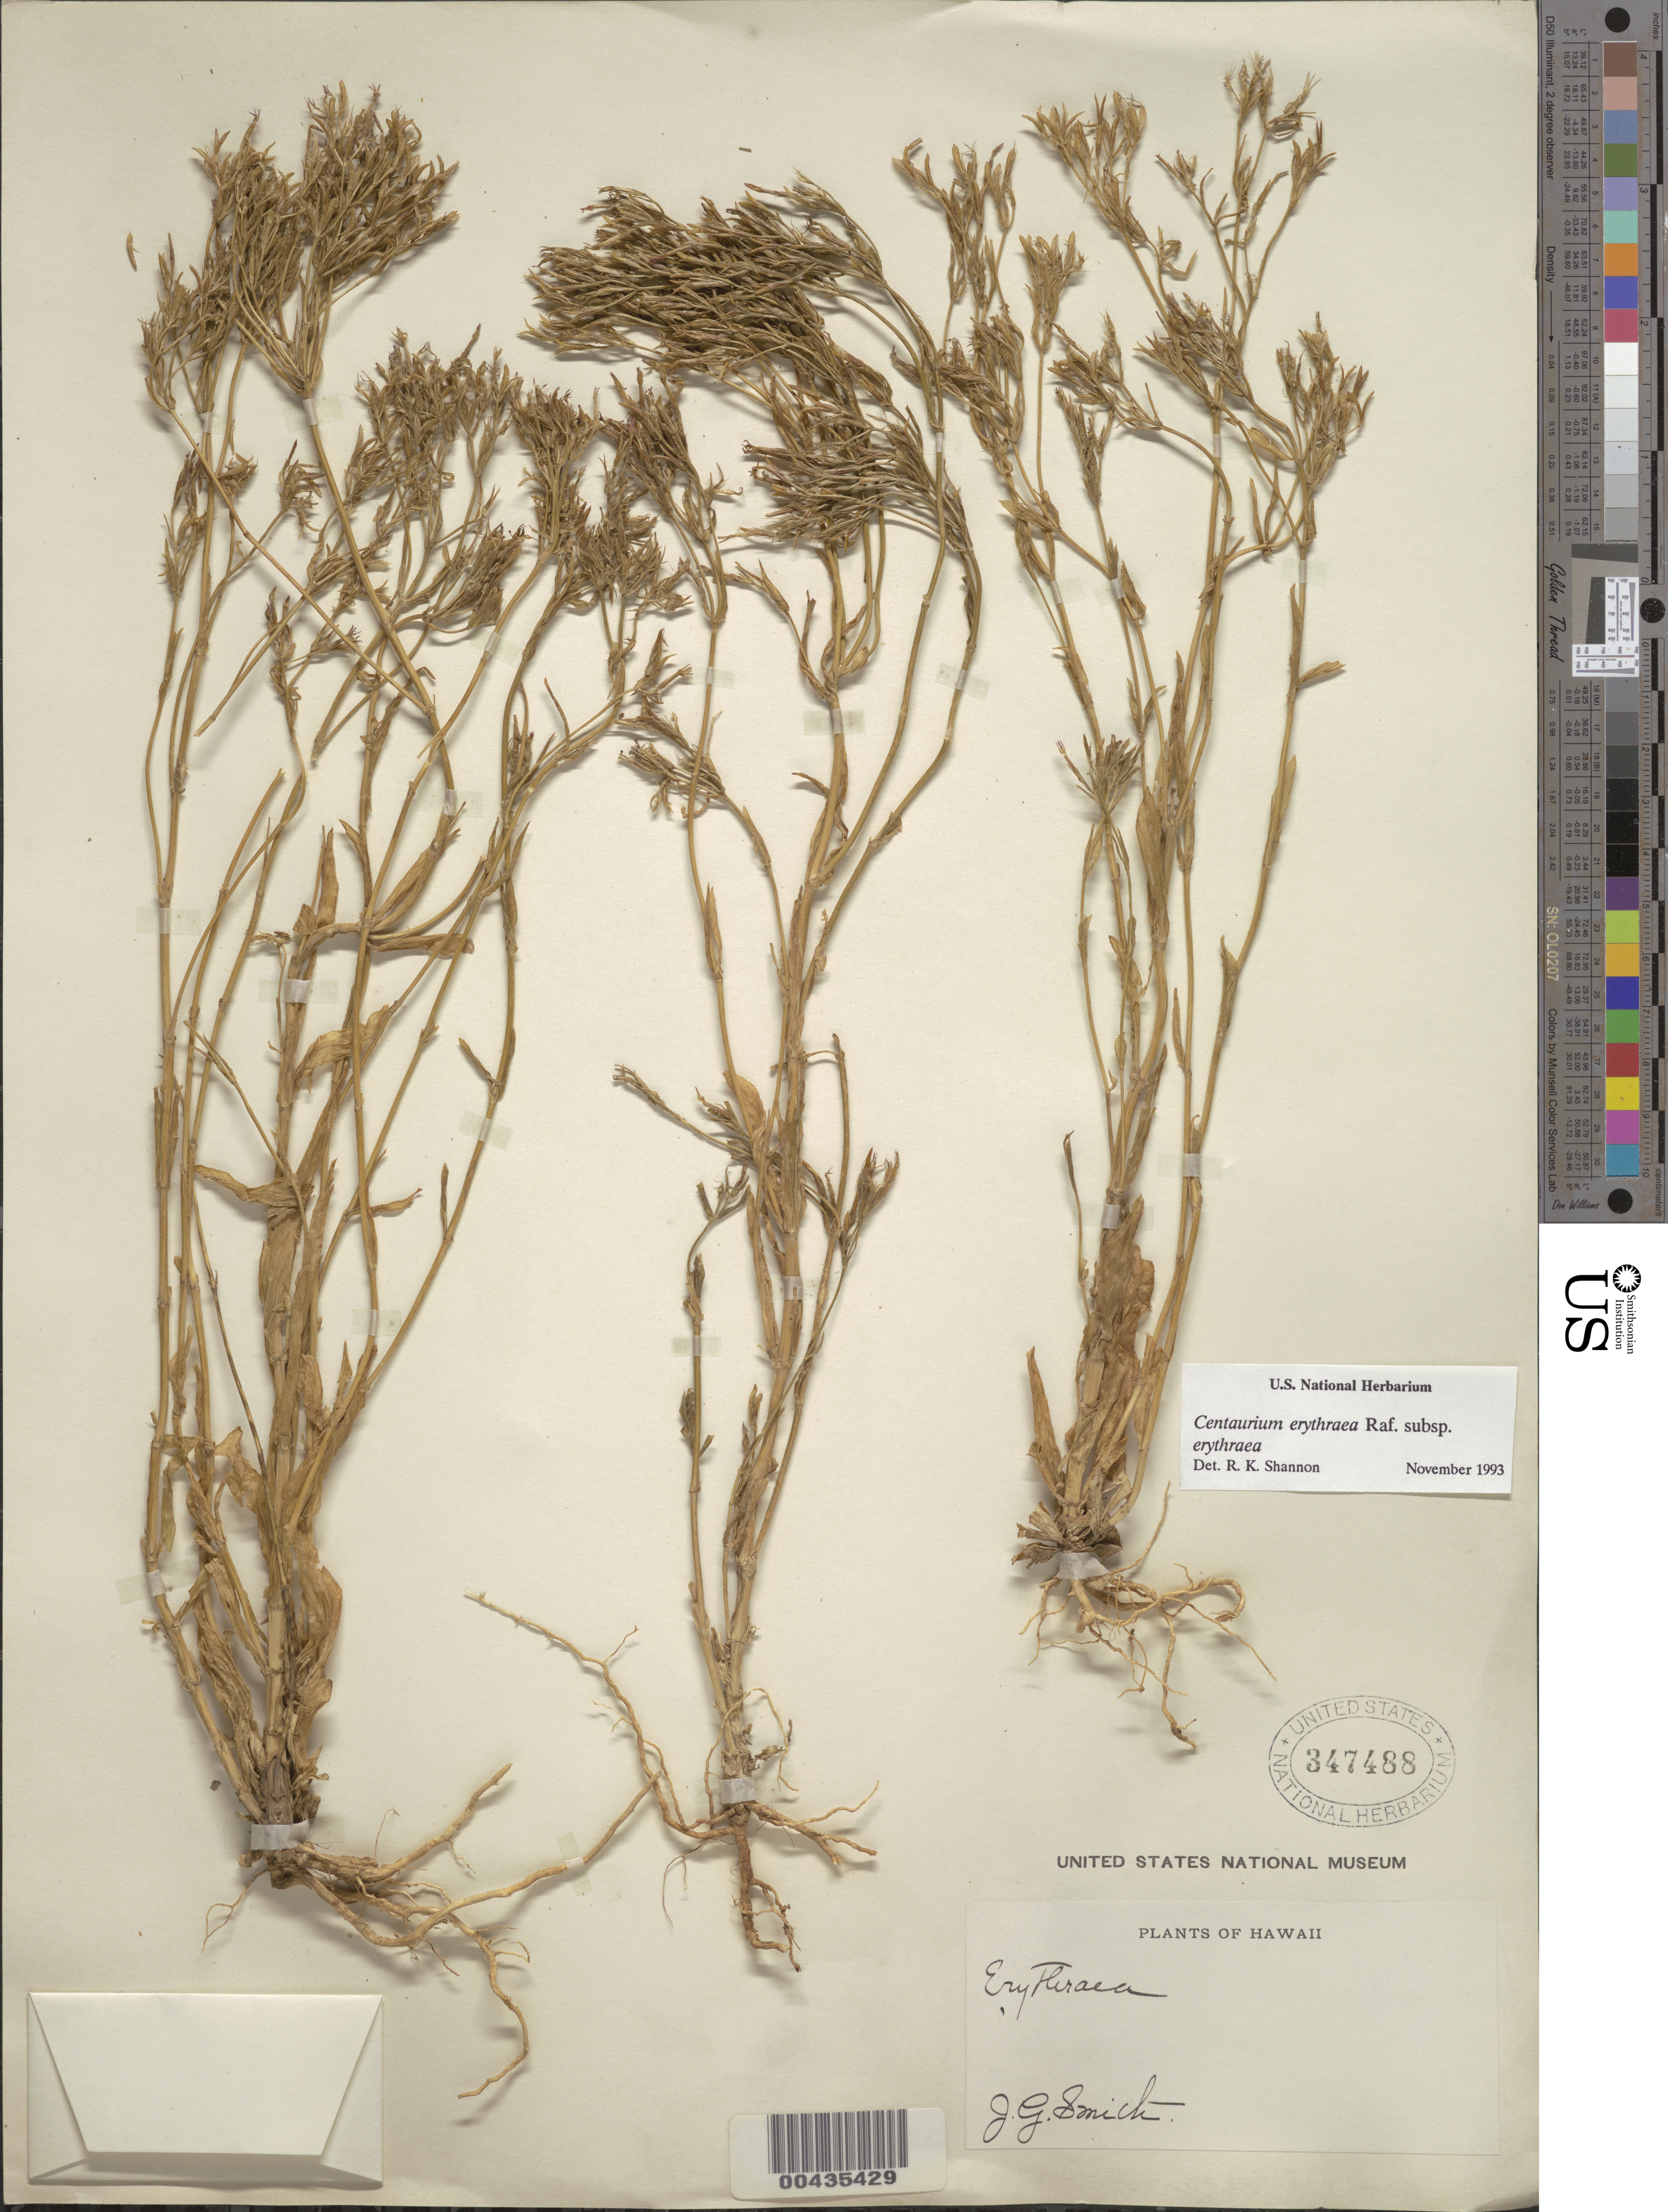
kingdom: Plantae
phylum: Tracheophyta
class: Magnoliopsida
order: Gentianales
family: Gentianaceae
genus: Centaurium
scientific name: Centaurium erythraea subsp. erythraea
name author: Rafn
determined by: Shannon, R. K., (UNITED STATES)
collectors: J. G. Smith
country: United States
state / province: Hawaii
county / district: Hawaii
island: Hawaii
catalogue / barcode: US 347488